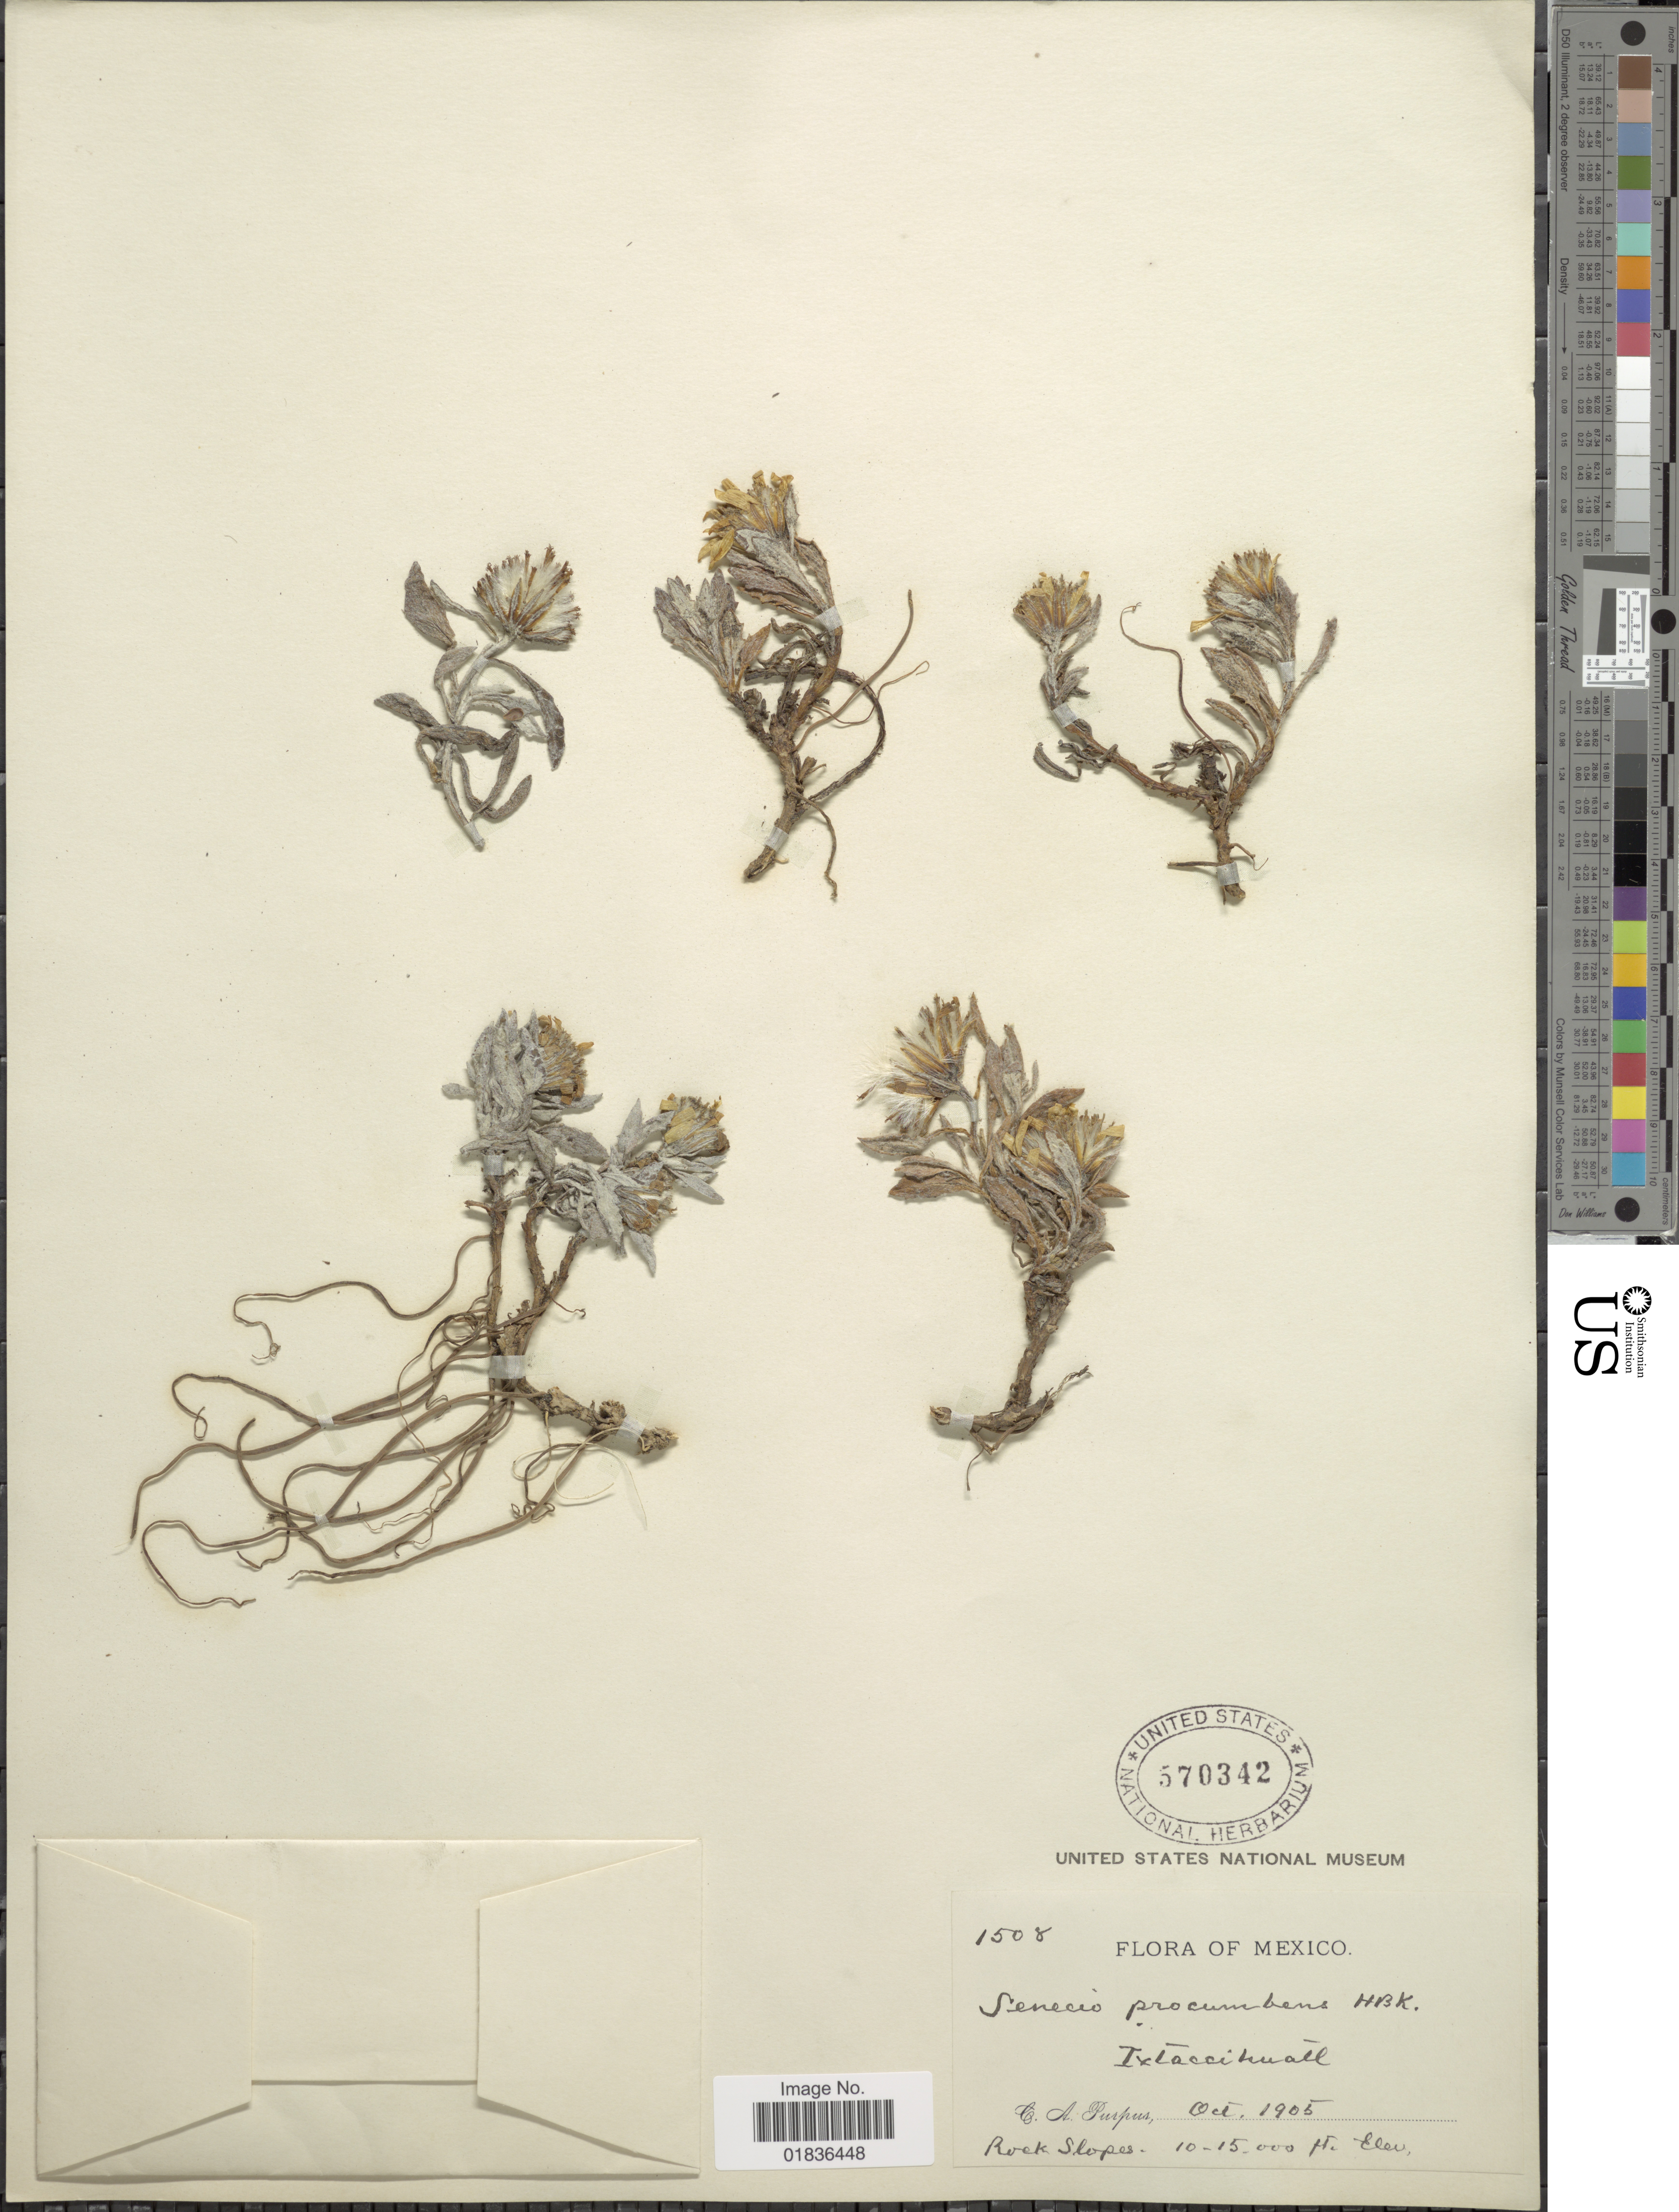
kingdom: Plantae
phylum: Tracheophyta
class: Magnoliopsida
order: Asterales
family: Asteraceae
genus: Senecio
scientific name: Senecio procumbens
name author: Kunth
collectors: C. A. Purpus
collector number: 1508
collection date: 1905-10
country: Mexico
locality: Ixtaccihuatl, rock slopes.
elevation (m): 3048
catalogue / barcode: US 570342